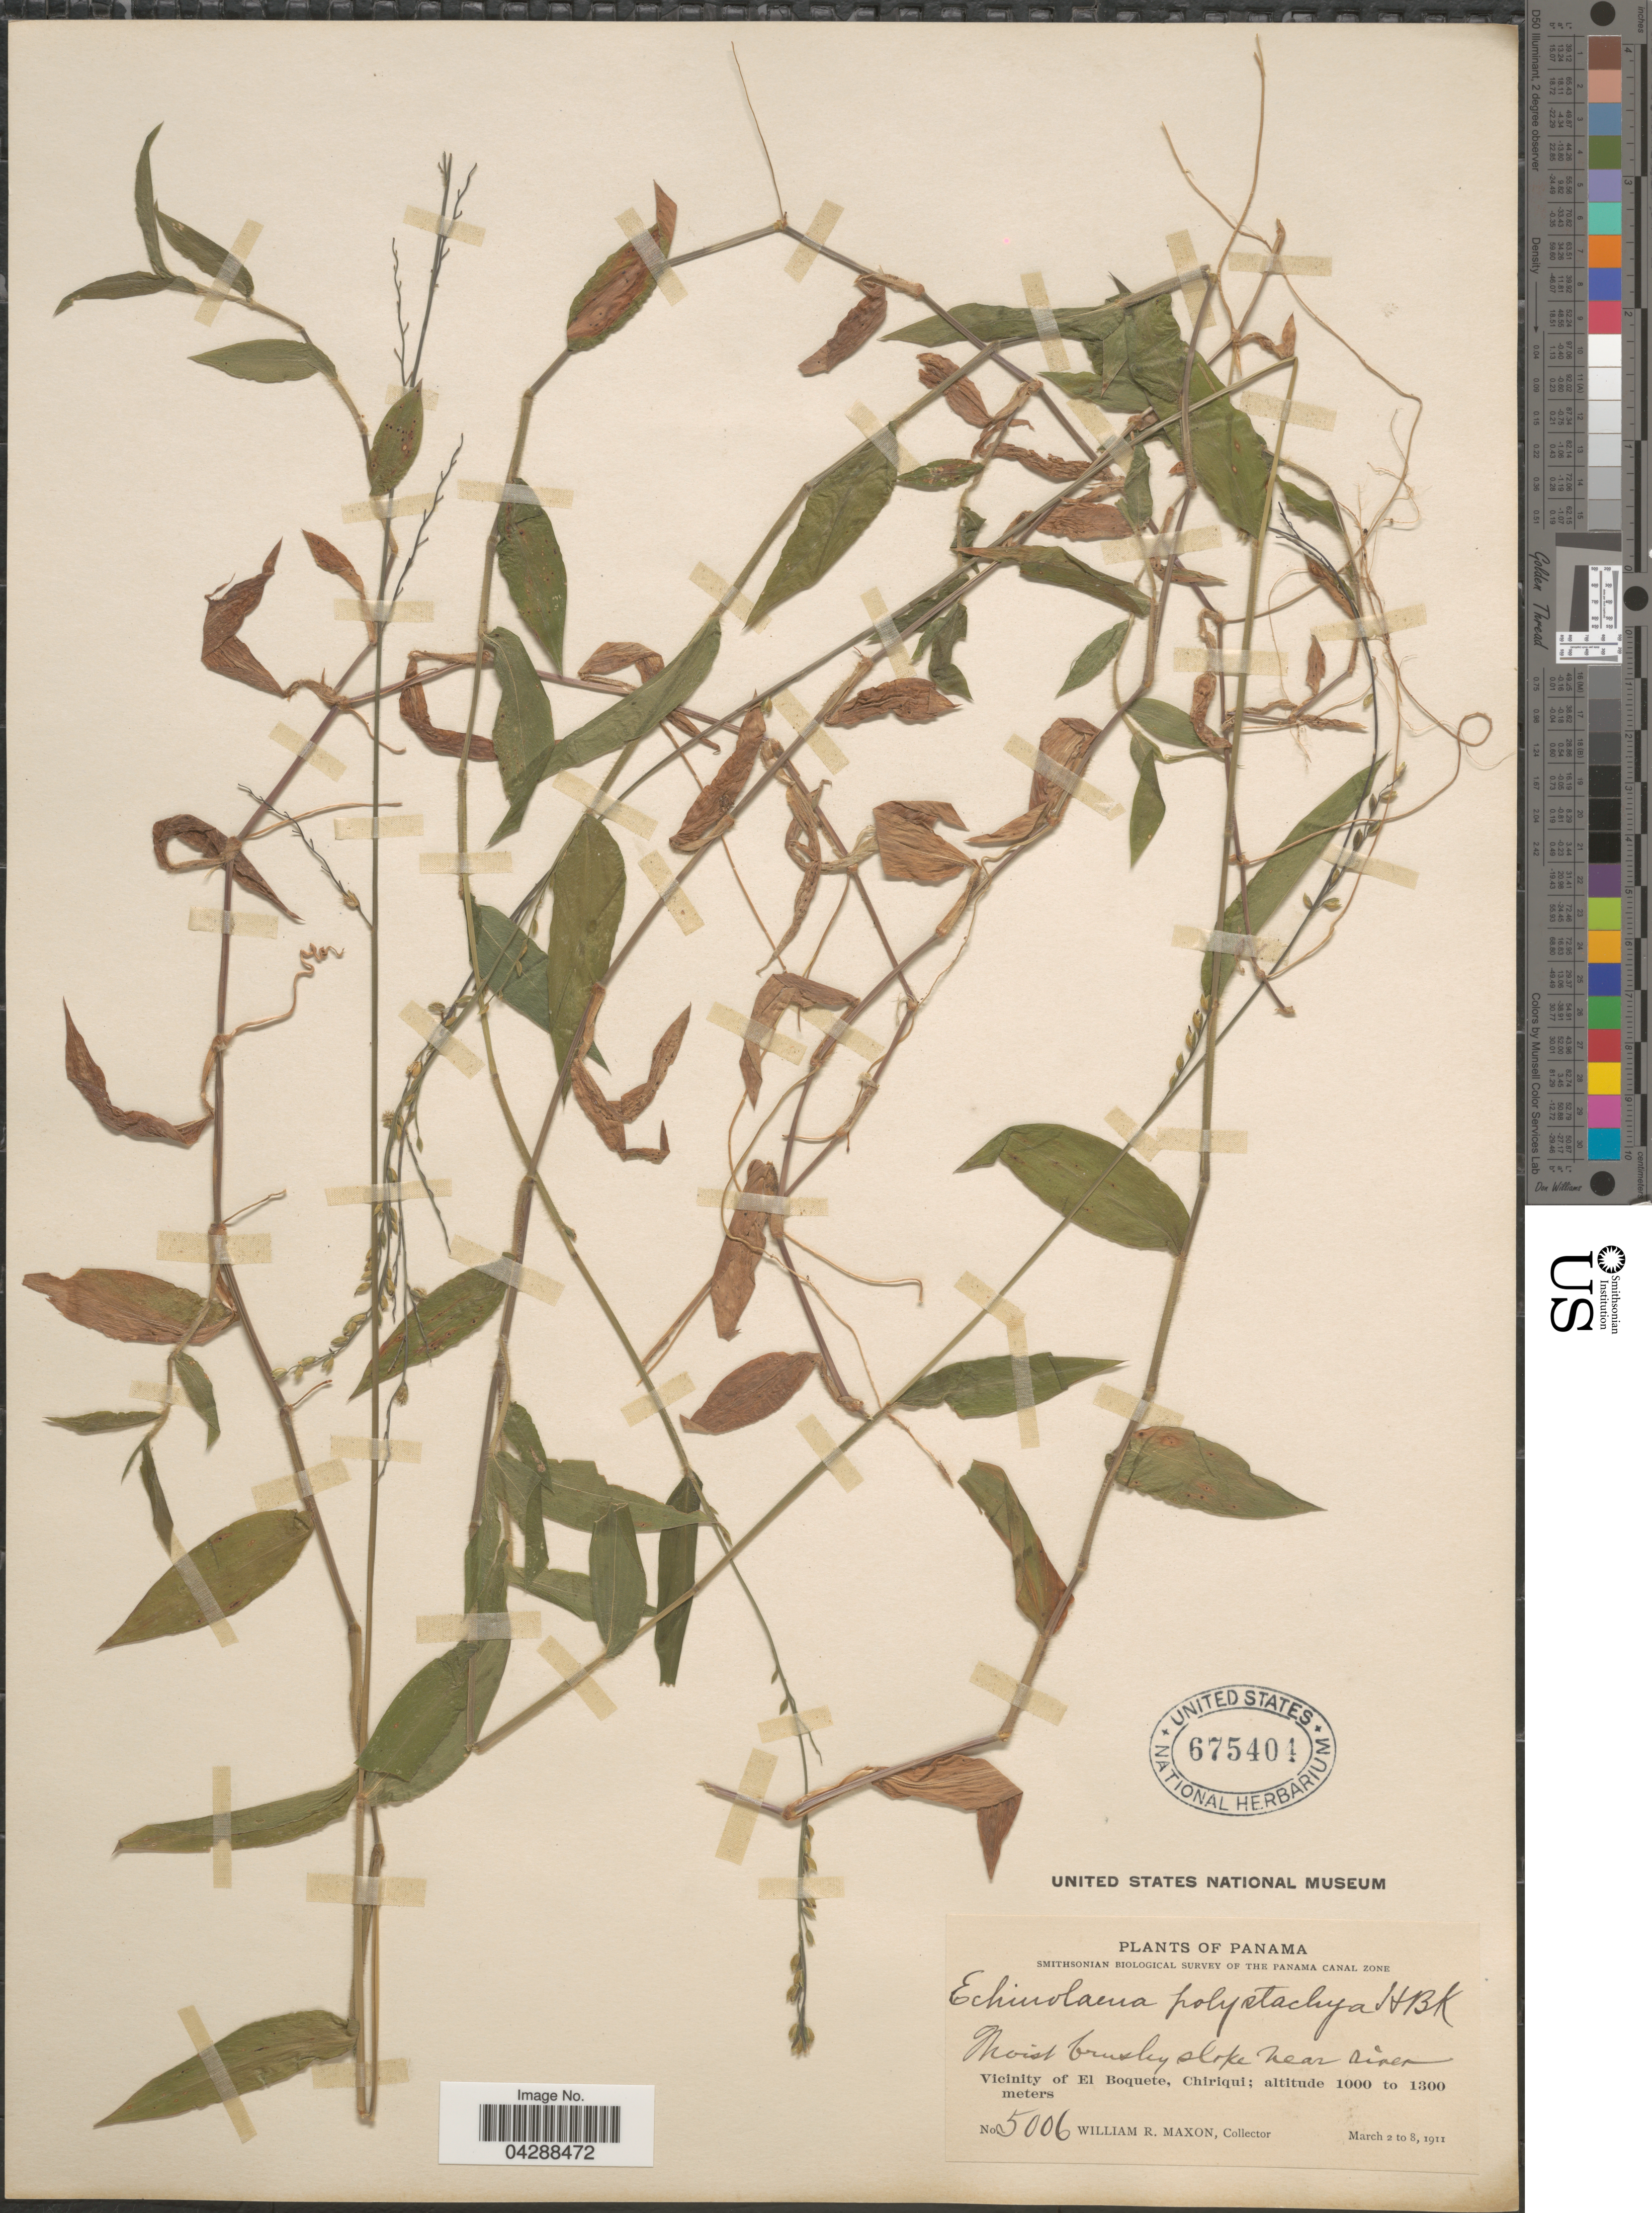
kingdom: Plantae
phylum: Tracheophyta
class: Liliopsida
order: Poales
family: Poaceae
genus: Pseudechinolaena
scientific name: Pseudechinolaena polystachya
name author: (Kunth) Stapf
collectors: W. R. Maxon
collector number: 5006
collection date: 1911-03-02/1911-03-08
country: Panama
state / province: Chiriqui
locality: Smithsonian Biological Survey of The Panama Canal Zone. Moist brushy slope near river. Vicinity of El Boquete.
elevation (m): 1000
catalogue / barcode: US 675404